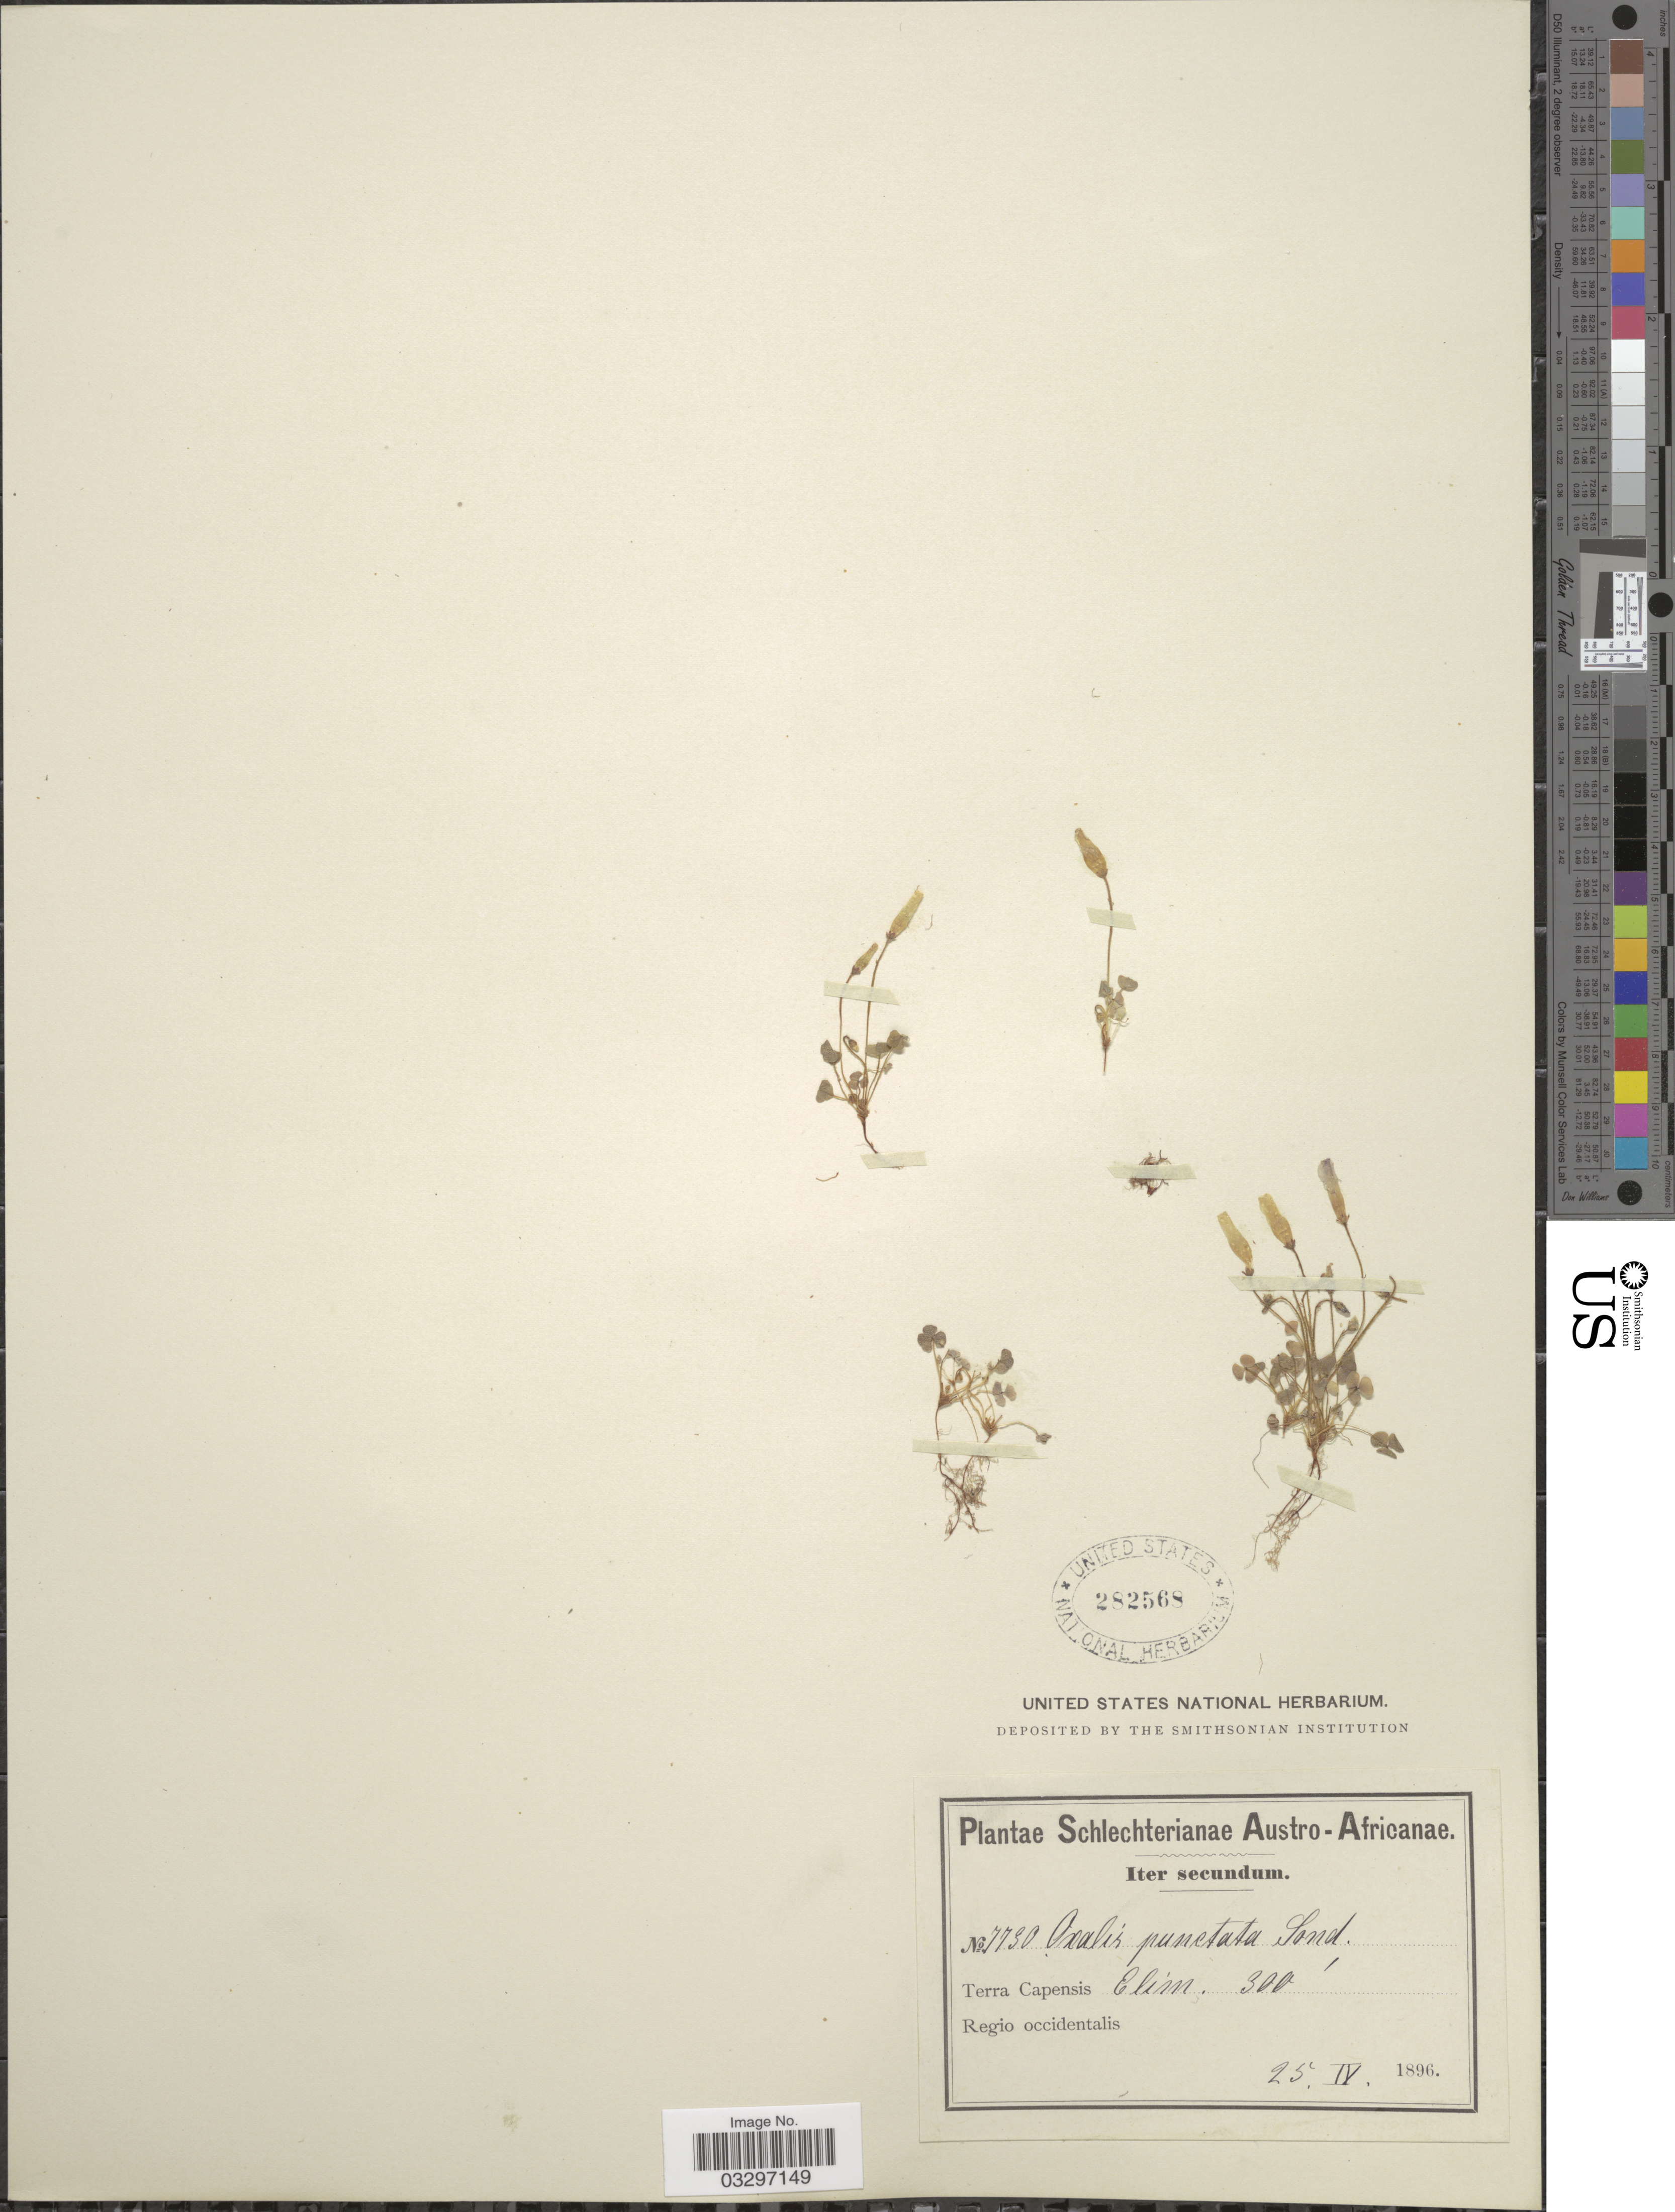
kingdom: Plantae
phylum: Tracheophyta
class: Magnoliopsida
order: Oxalidales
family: Oxalidaceae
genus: Oxalis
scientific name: Oxalis punctata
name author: Thunb.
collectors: Schlechter, --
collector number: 7730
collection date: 1896-04-25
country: South Africa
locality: Austro-Africanae, Terra Capensis, Elim, Regio occidentalis.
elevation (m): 91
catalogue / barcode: US 282568